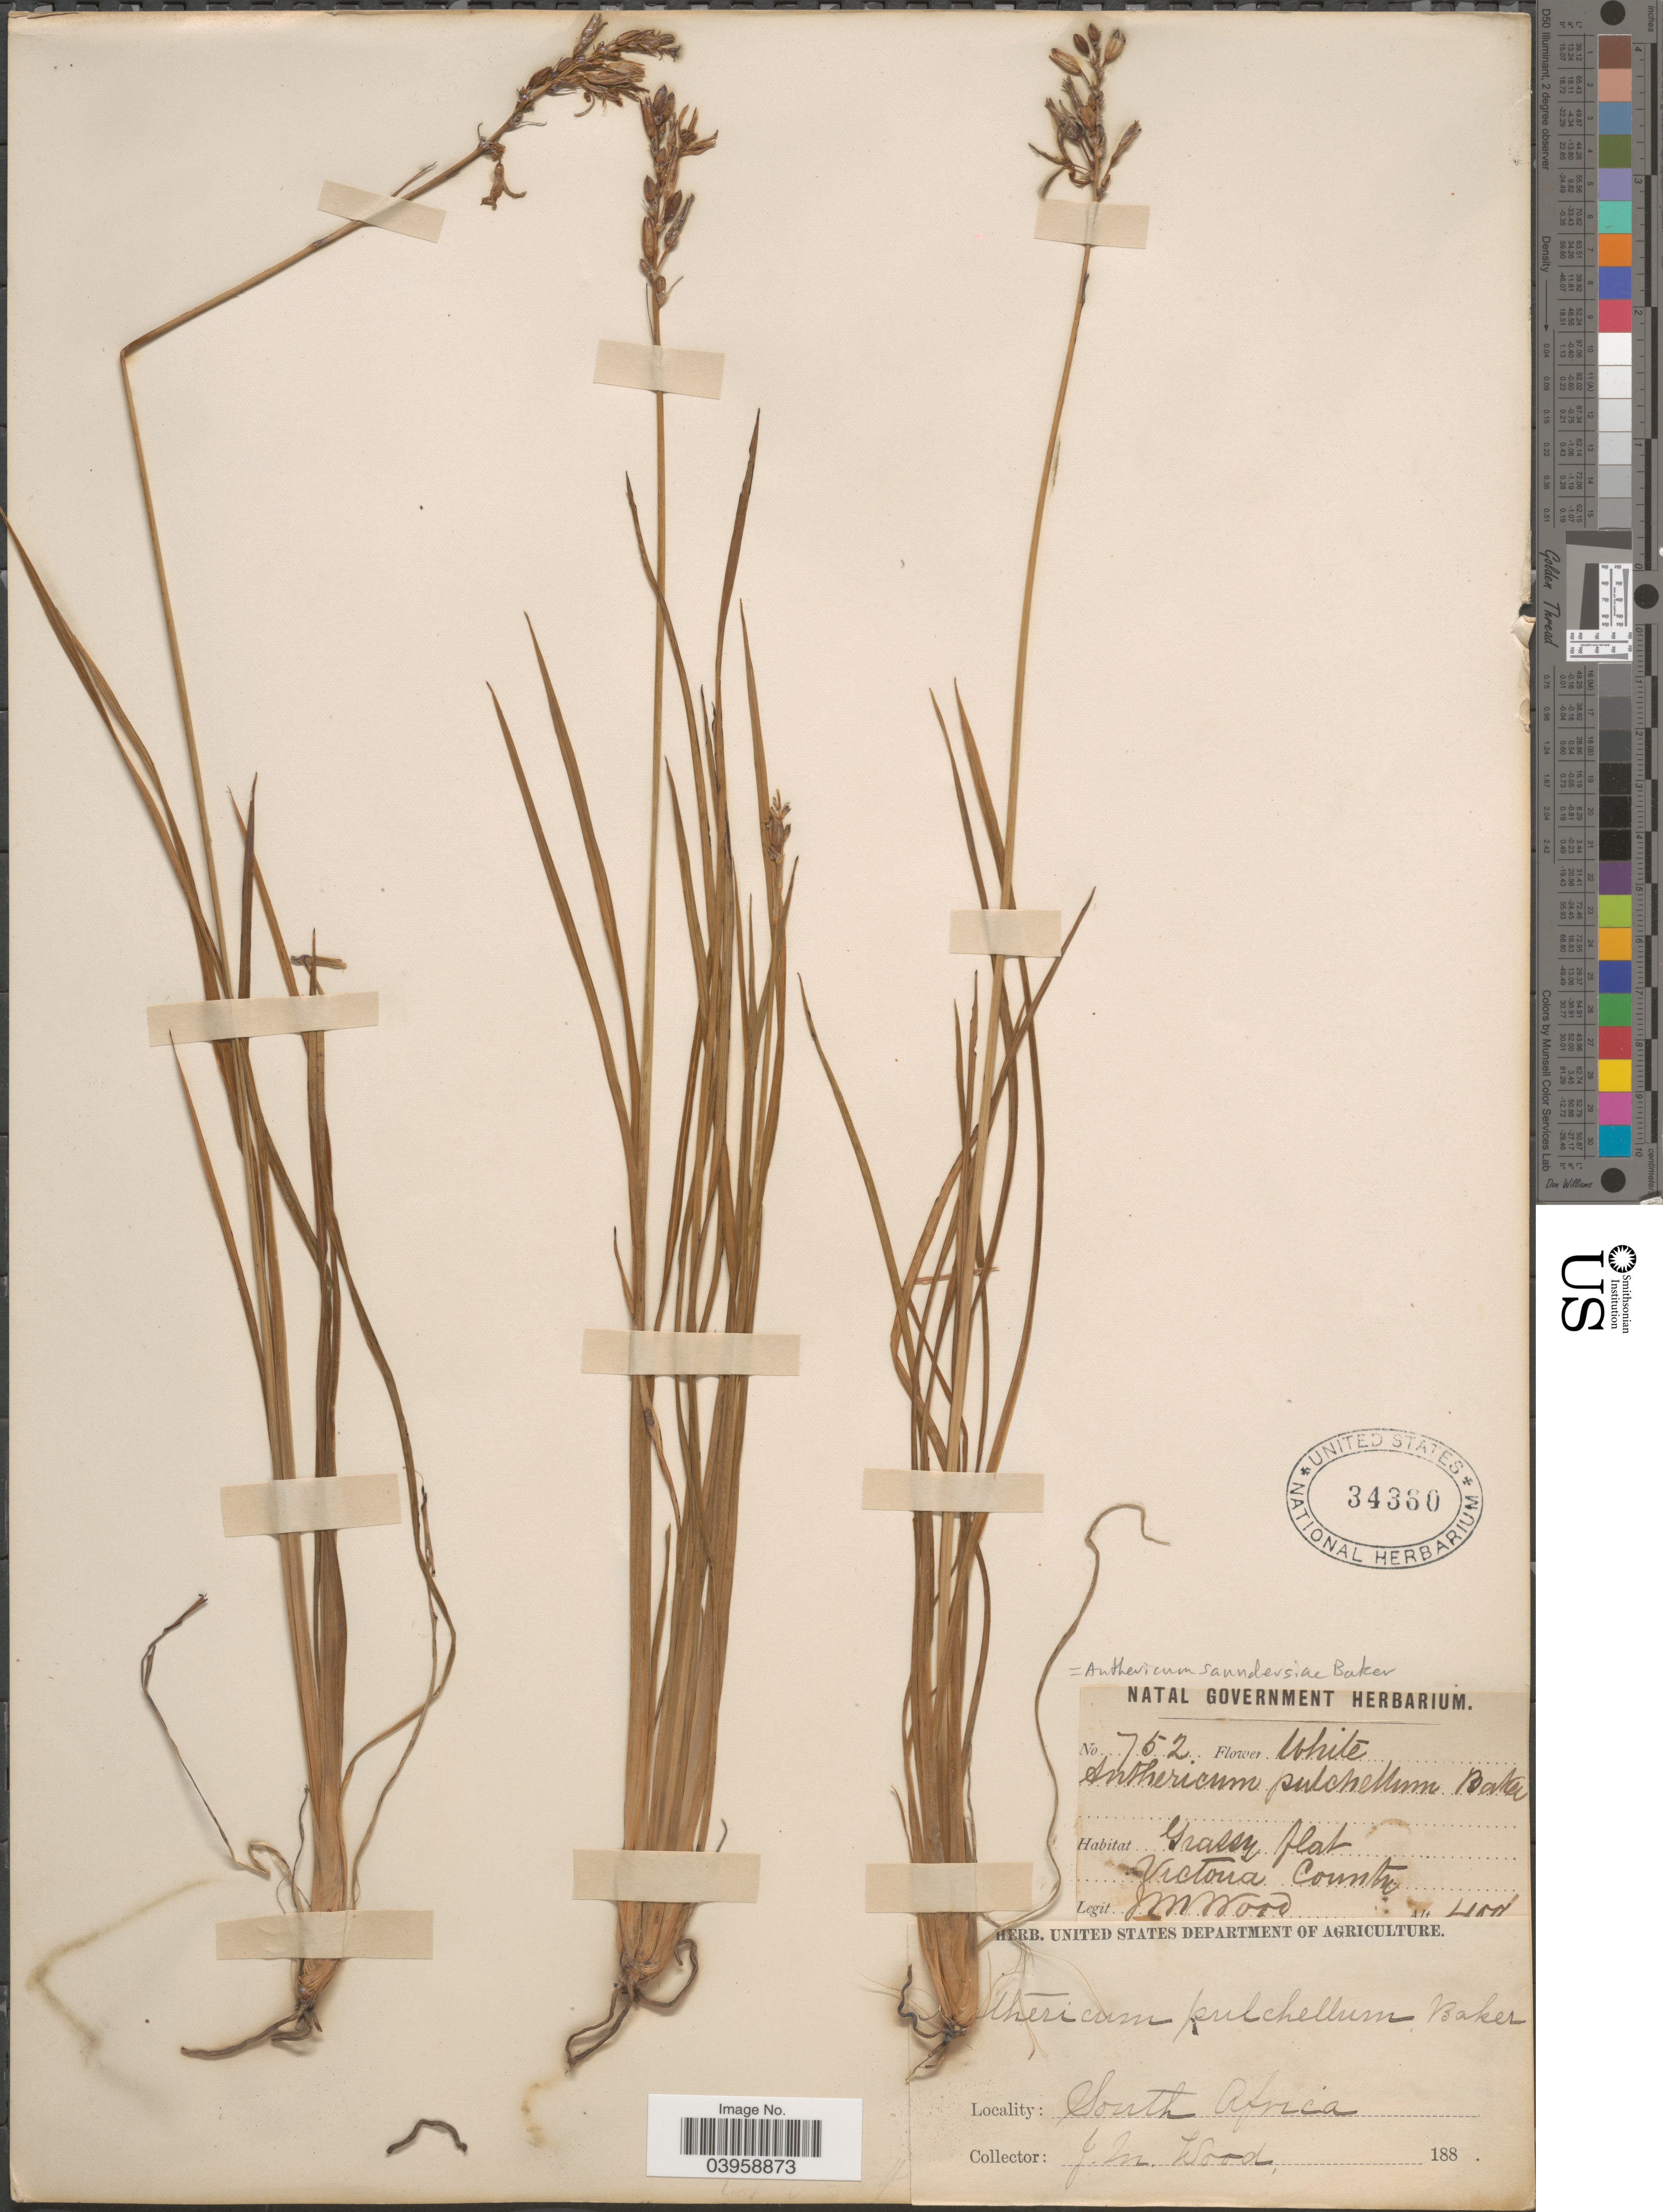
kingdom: Plantae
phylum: Tracheophyta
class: Liliopsida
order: Asparagales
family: Asparagaceae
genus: Anthericum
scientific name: Anthericum saundersiae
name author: Baker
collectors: J. M. Wood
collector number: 752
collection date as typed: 188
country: South Africa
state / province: KwaZulu-Natal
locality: Victoria County.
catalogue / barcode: US 34360